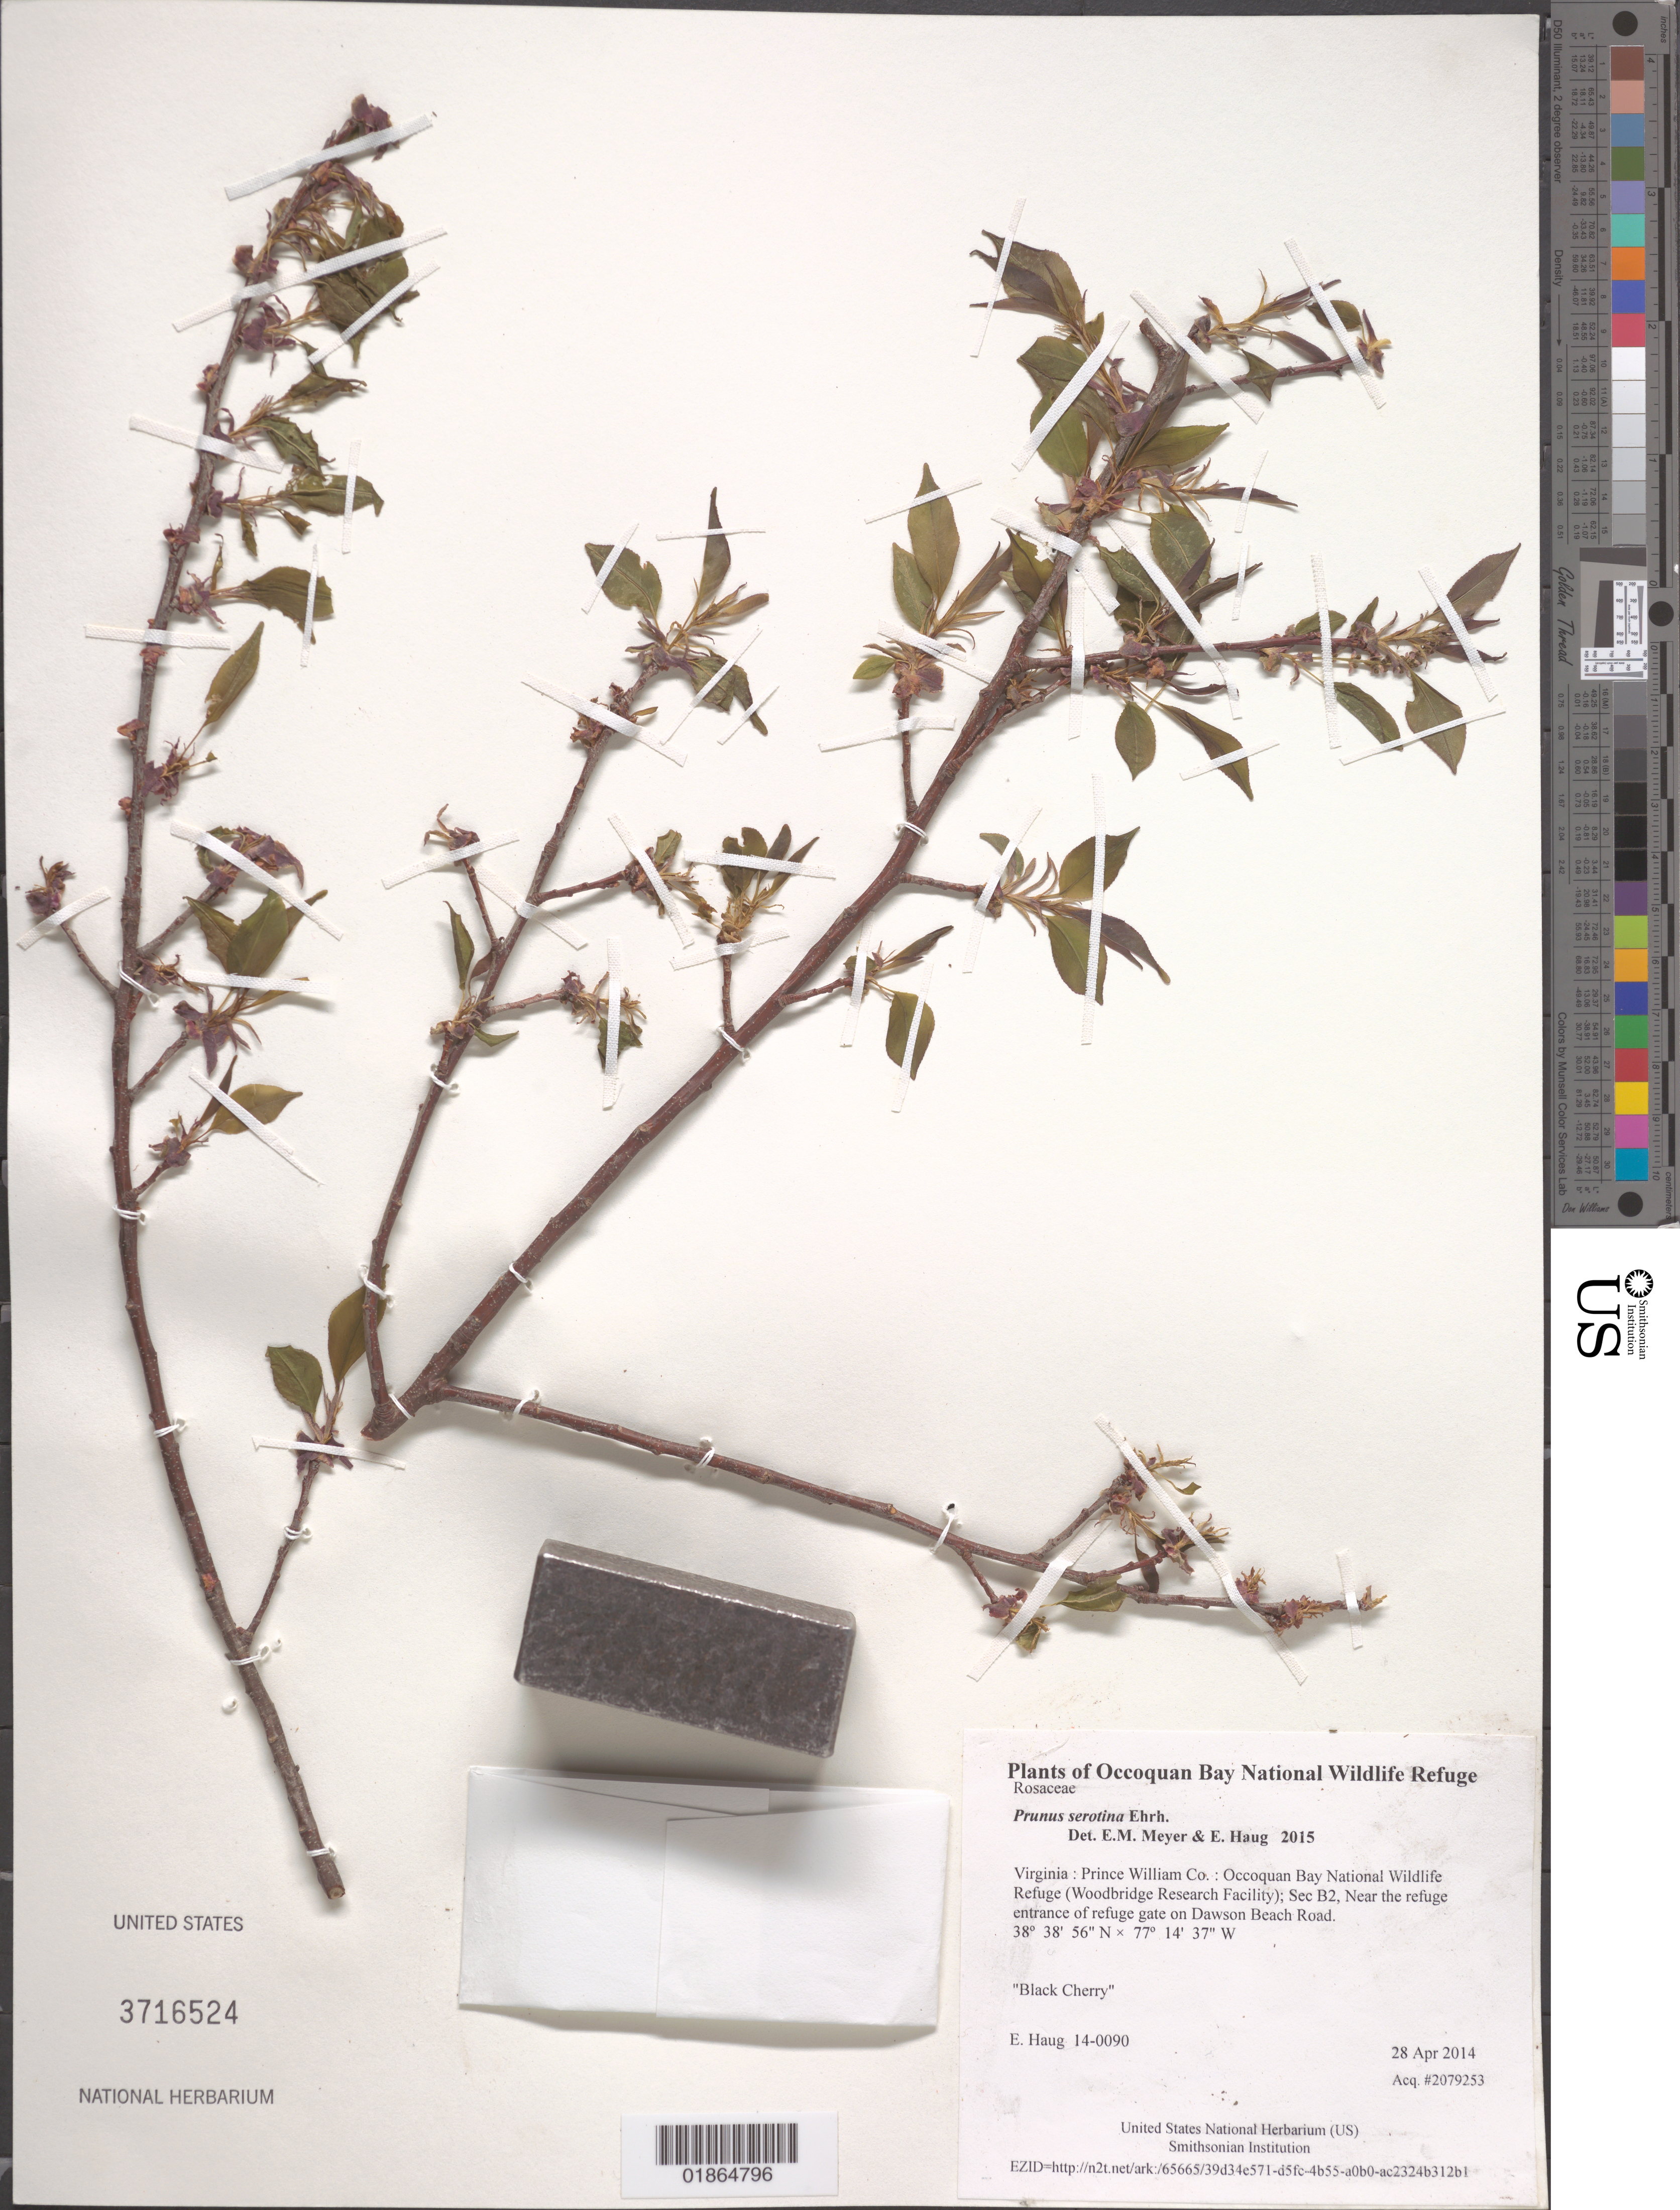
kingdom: Plantae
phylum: Tracheophyta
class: Magnoliopsida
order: Rosales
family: Rosaceae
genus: Prunus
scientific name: Prunus serotina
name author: Ehrh.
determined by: Meyer, E. M.; Haug, E.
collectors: E. Haug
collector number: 14-0090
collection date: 2014-04-28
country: United States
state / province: Virginia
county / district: Prince William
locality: Occoquan Bay National Wildlife Refuge (Woodbridge Research Facility); Sec B2, Near the refuge entrance of refuge gate on Dawson Beach Road.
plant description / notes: Black Cherry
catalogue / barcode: US 3716524